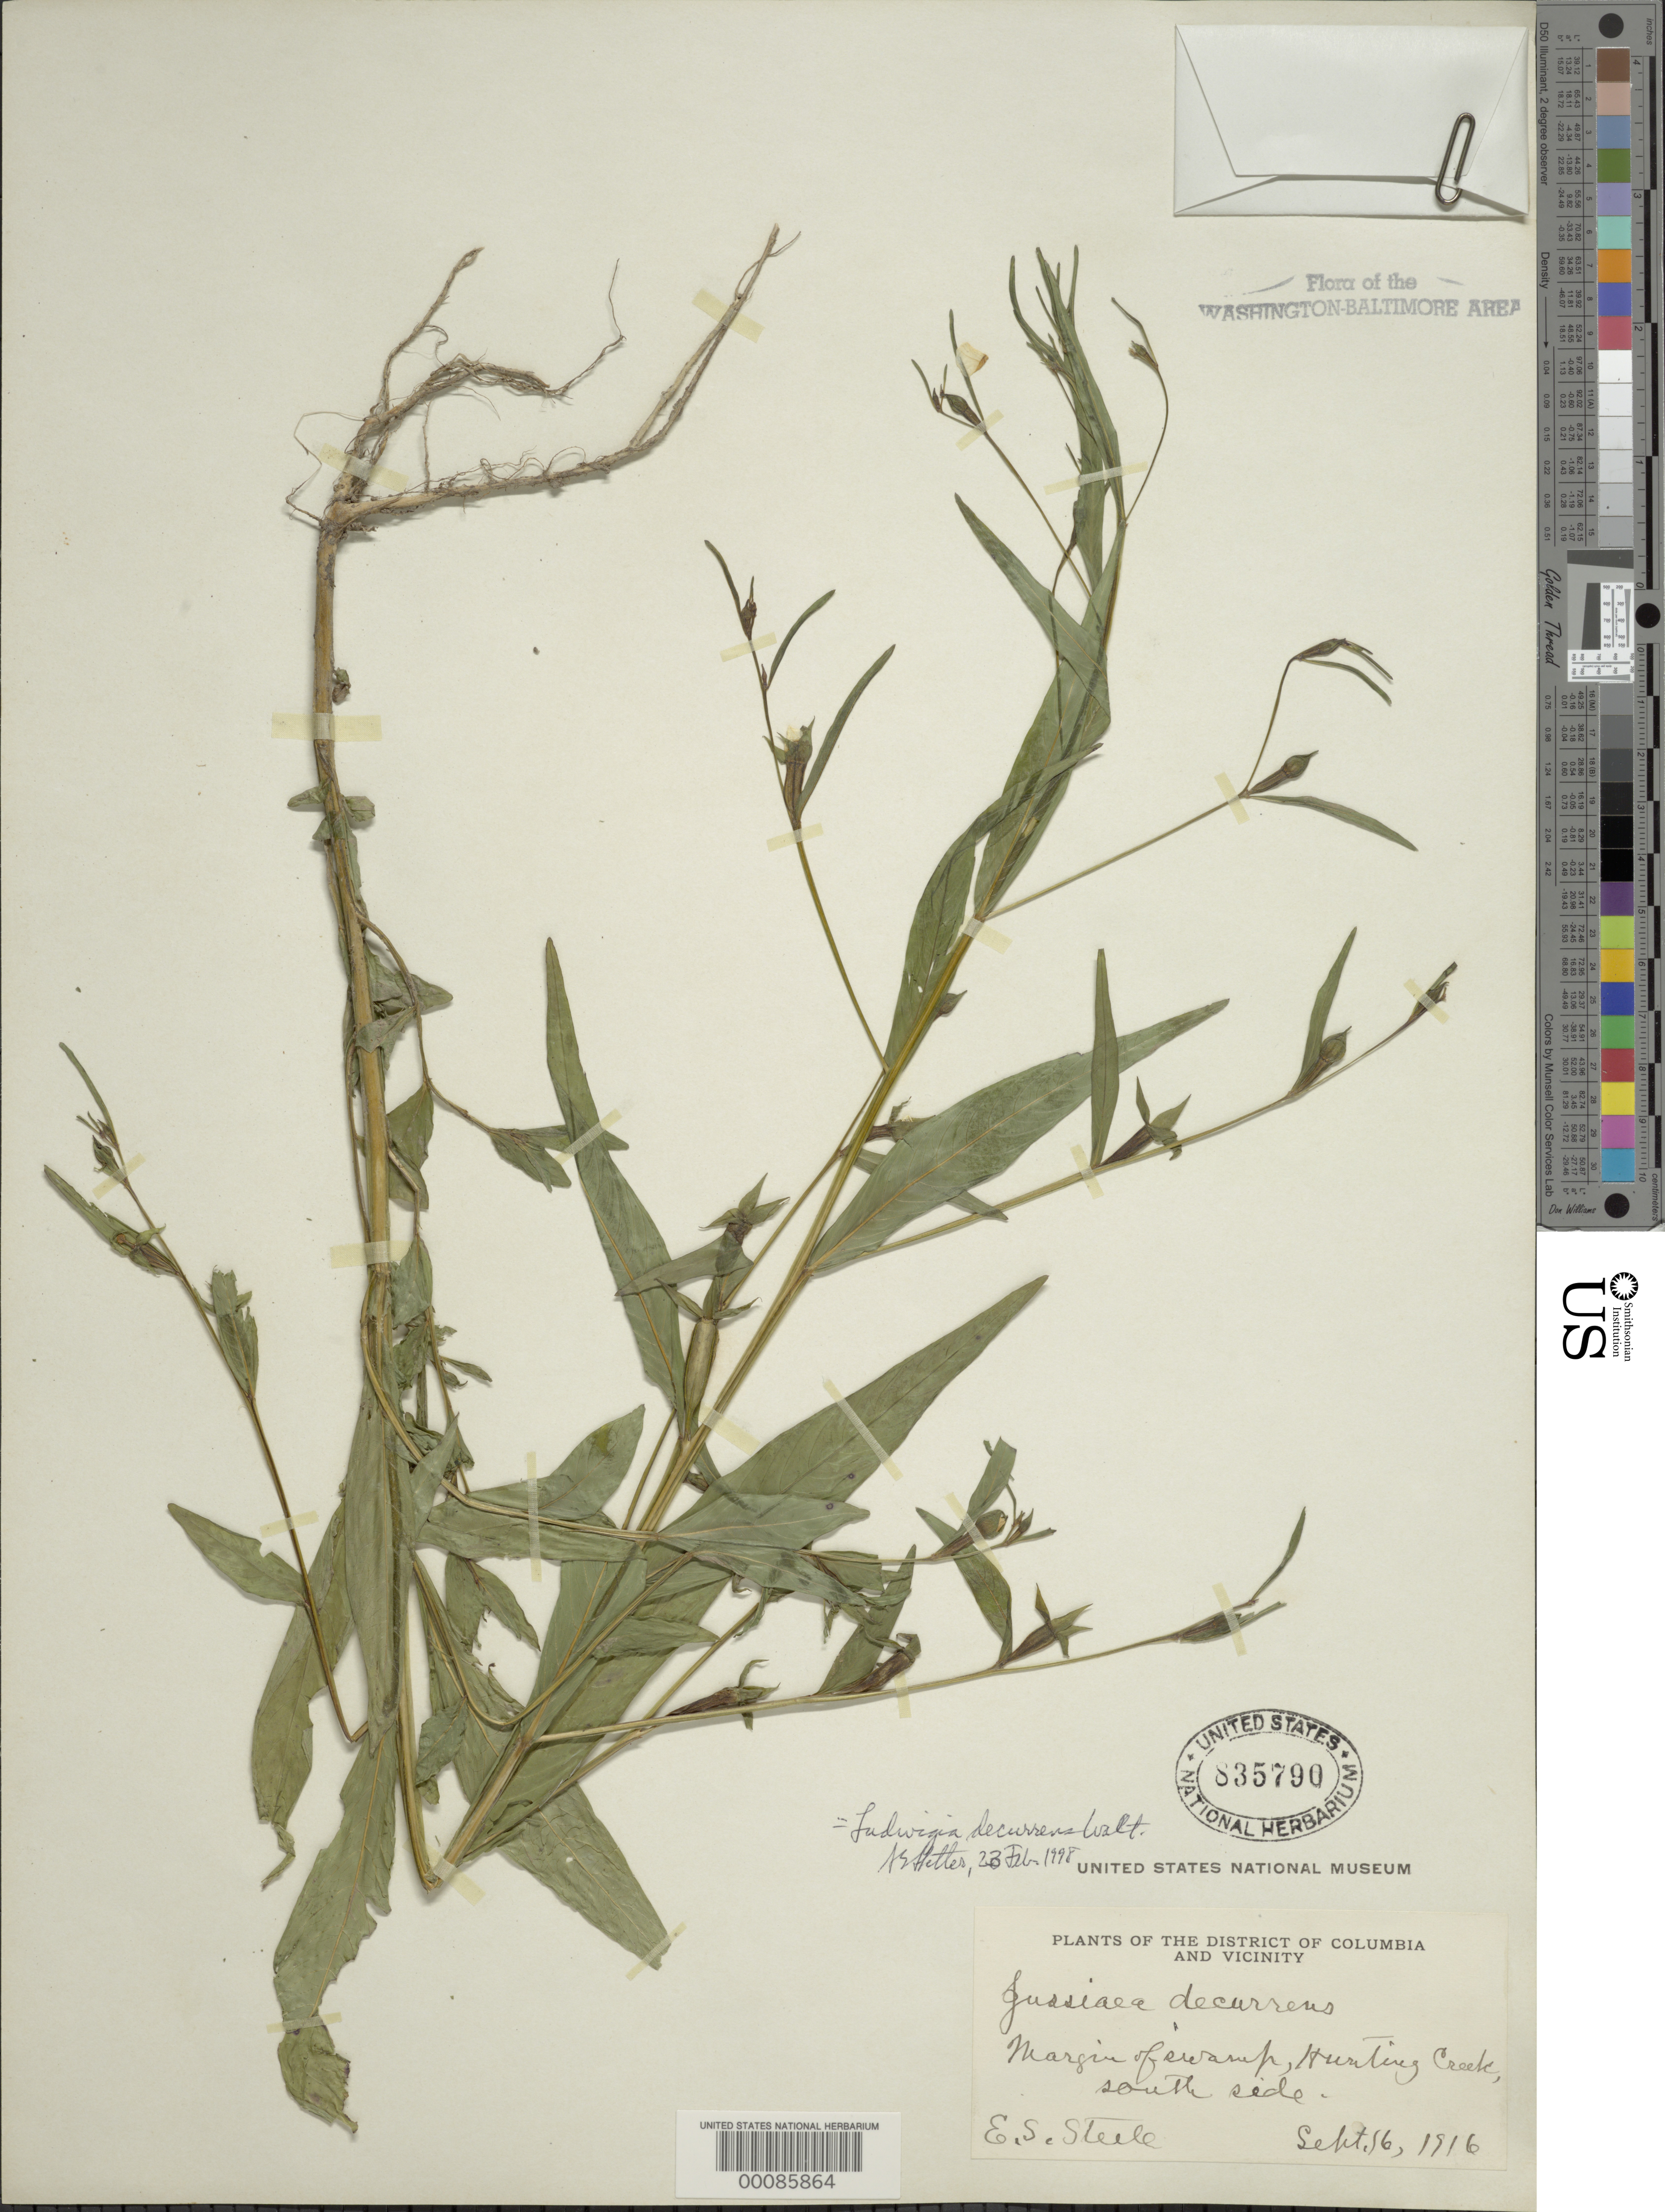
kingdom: Plantae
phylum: Tracheophyta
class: Magnoliopsida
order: Myrtales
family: Onagraceae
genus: Ludwigia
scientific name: Ludwigia decurrens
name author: Walter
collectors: E. Steele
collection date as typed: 16 Sep 1916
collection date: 1916-09-16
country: United States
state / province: Virginia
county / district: Fairfax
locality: Hunting Creek, south side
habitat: Margin of swamp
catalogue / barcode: US 835790